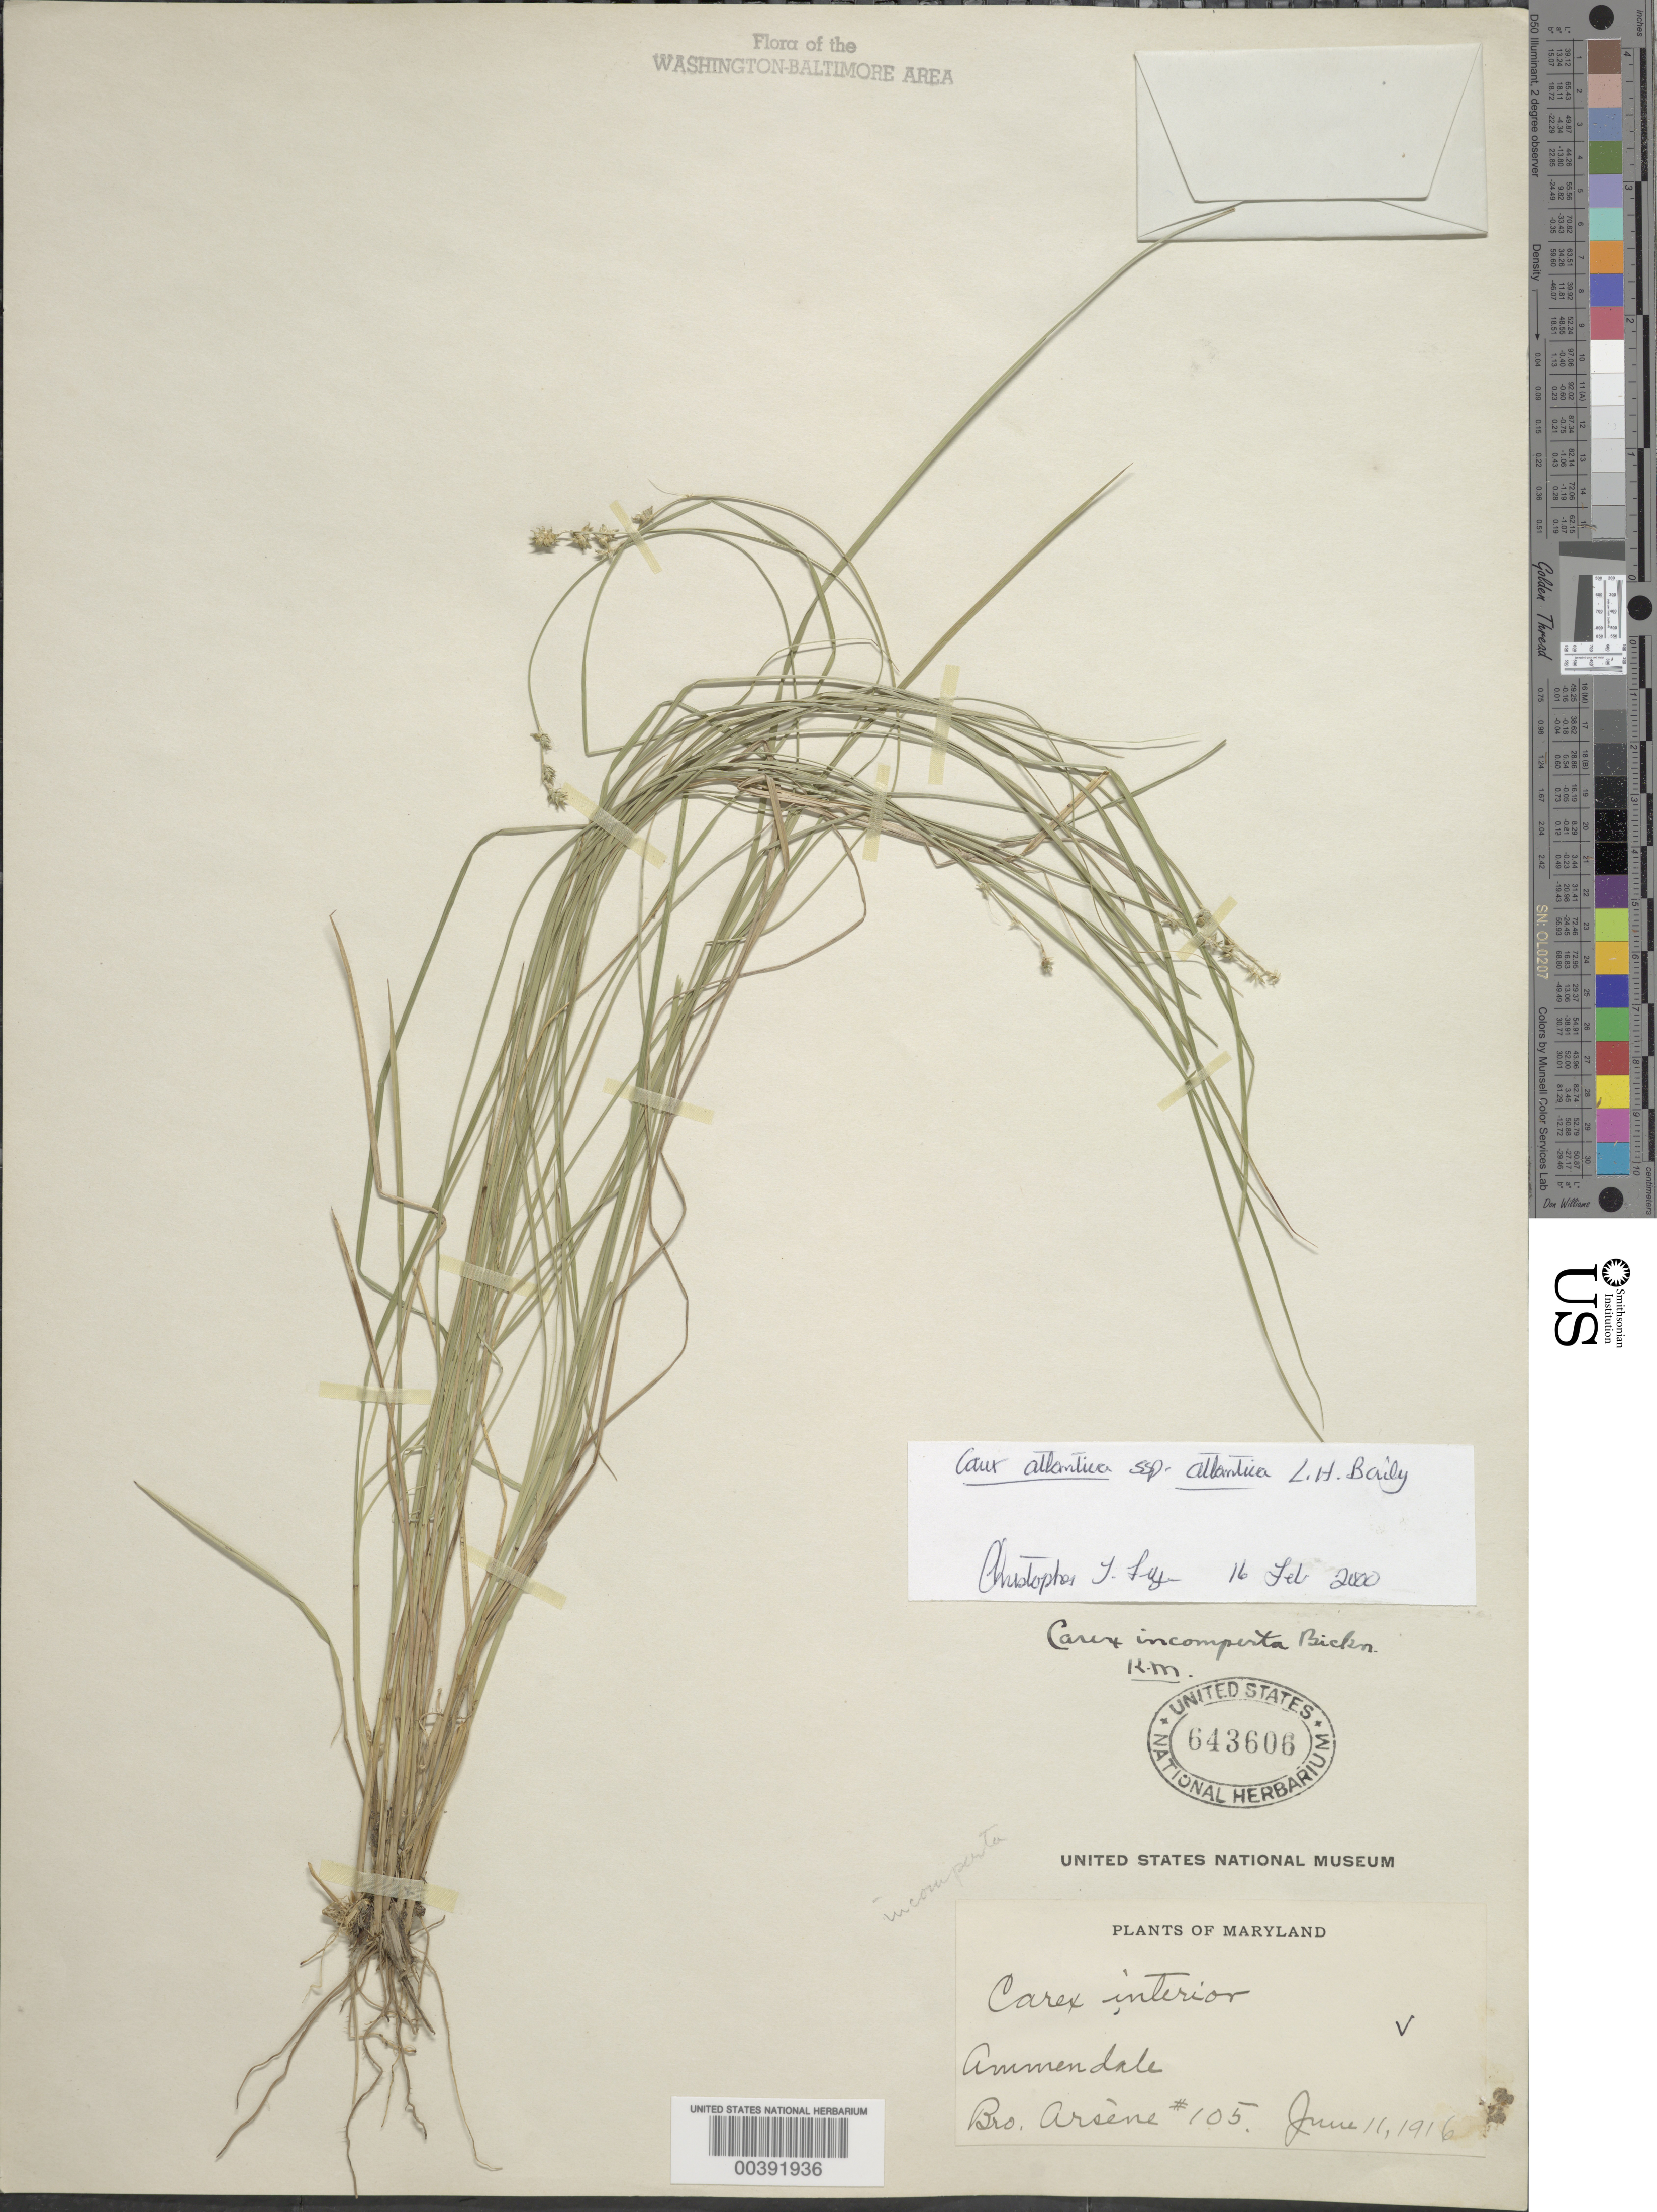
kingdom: Plantae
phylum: Tracheophyta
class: Liliopsida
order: Poales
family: Cyperaceae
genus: Carex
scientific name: Carex atlantica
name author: L.H. Bailey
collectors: Bro. G. Arsène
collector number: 105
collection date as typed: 11 Jun 1916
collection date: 1916-06-11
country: United States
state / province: Maryland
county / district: Prince George's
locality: Ammendale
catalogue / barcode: US 643606